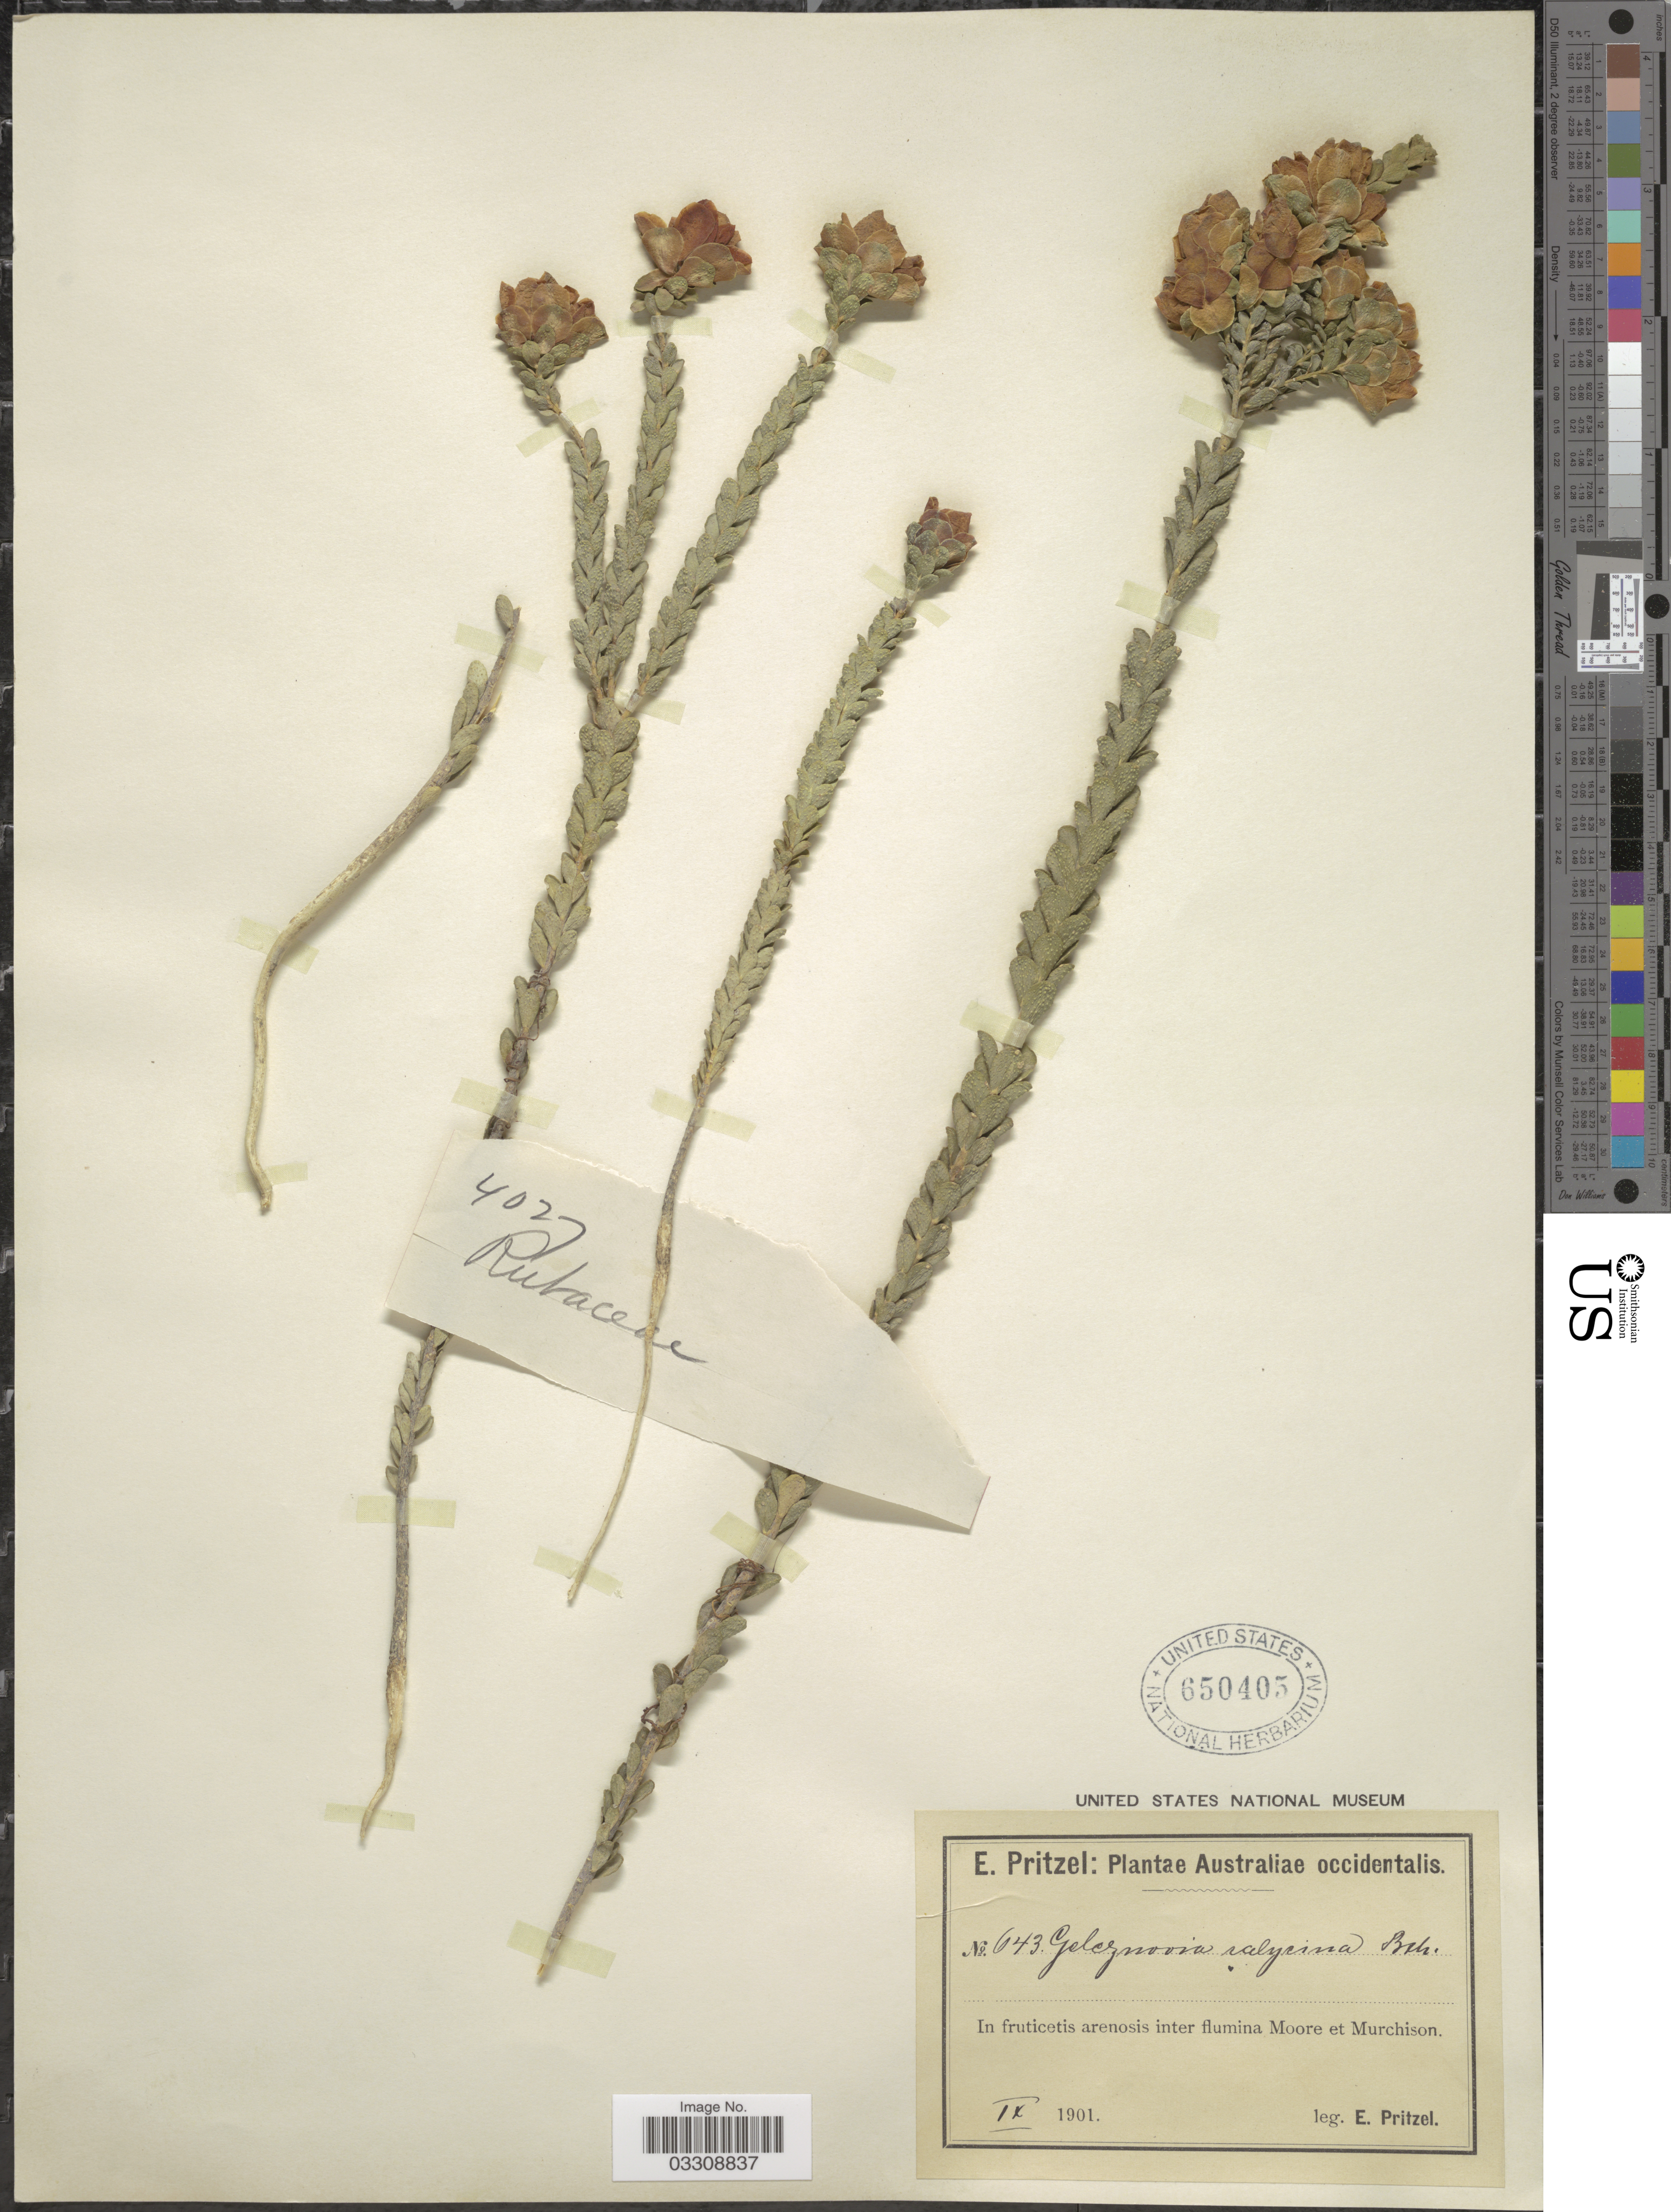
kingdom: Plantae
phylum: Tracheophyta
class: Magnoliopsida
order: Sapindales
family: Rutaceae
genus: Geleznowia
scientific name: Geleznowia calycina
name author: Benth.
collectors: E. G. Pritzel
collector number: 643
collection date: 1901-09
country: Australia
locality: In fruticetis arenosis inter flumina Moore et Murchison.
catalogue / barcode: US 650405